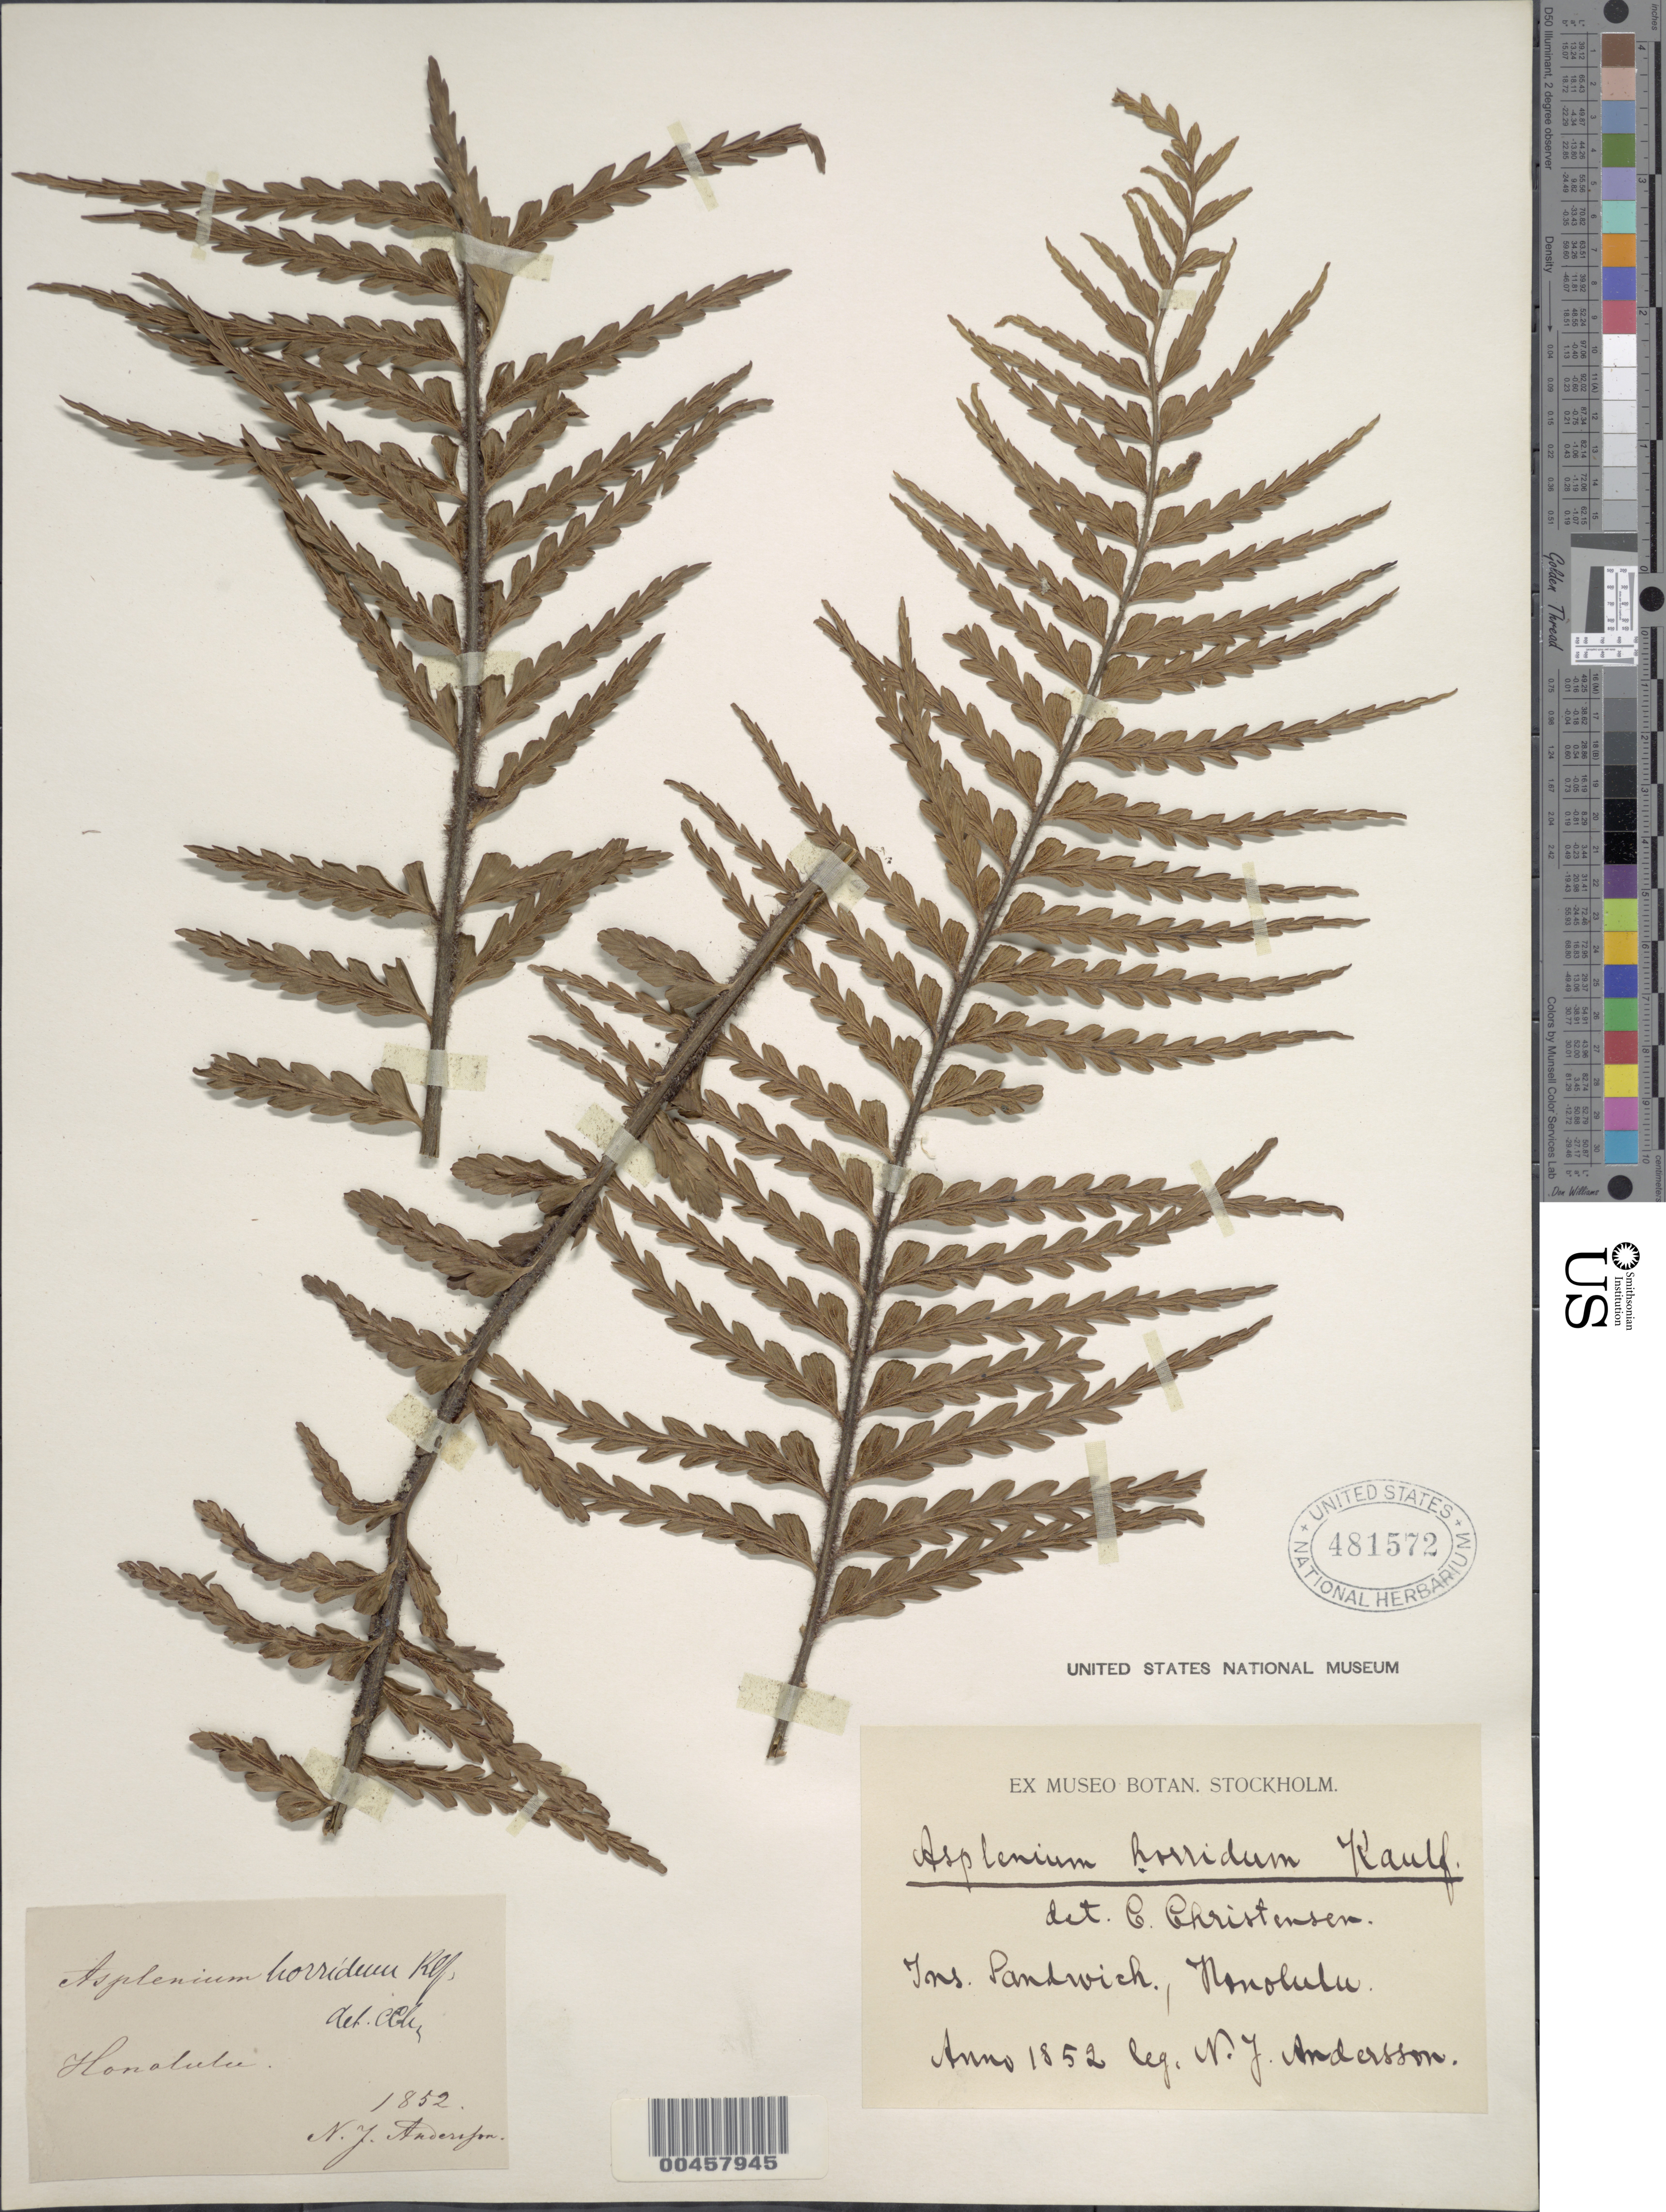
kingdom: Plantae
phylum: Tracheophyta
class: Polypodiopsida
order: Polypodiales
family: Aspleniaceae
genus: Asplenium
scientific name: Asplenium horridum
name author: Kaulf.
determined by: Salgado, A. E.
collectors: N. J. Andersson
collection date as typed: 1852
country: United States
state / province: Hawaii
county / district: Honolulu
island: Oahu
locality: Ins. Sandwich, Honolulu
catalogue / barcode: US 481572